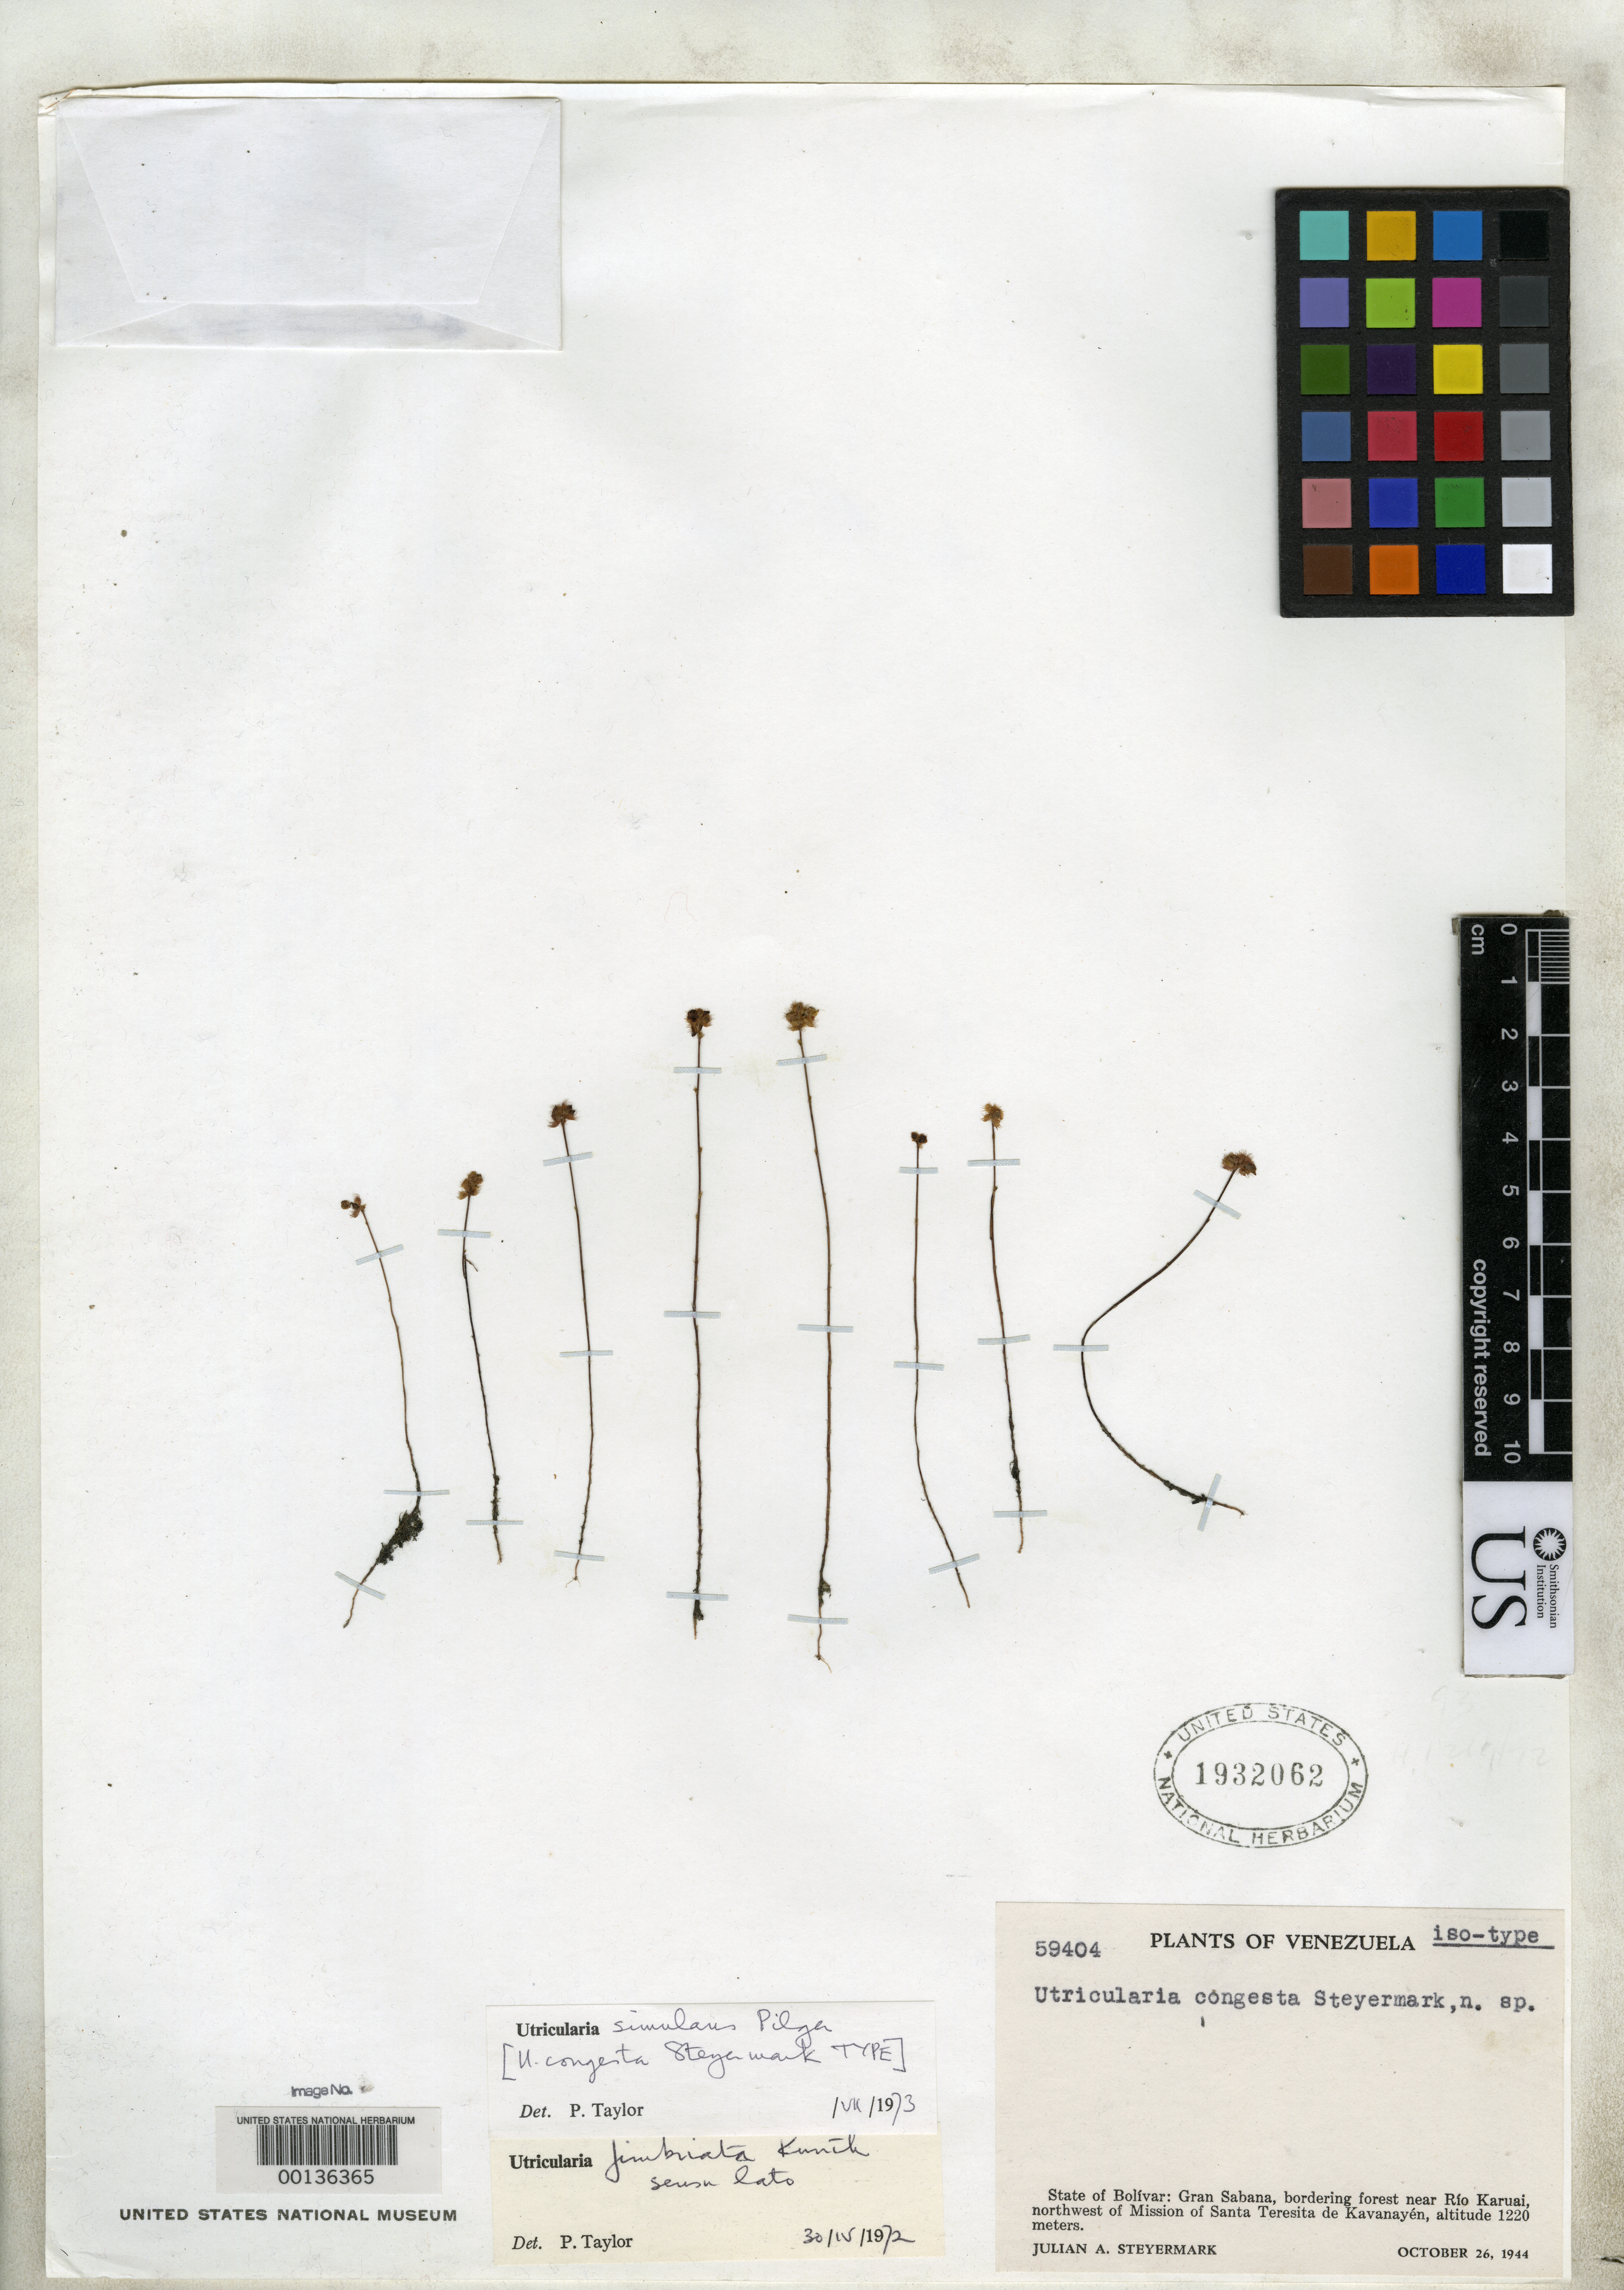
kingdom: Plantae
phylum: Tracheophyta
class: Magnoliopsida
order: Lamiales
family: Lentibulariaceae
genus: Utricularia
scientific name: Utricularia congesta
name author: Steyerm.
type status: Isotype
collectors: J. Steyermark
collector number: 59404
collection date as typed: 26 Oct 1944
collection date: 1944-10-26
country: Venezuela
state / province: Bolivar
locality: Gran Sabana, near Rio Karuai, NW of Mission of Santa Teresita de Kavanayen.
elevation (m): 1200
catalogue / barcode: US 1932062